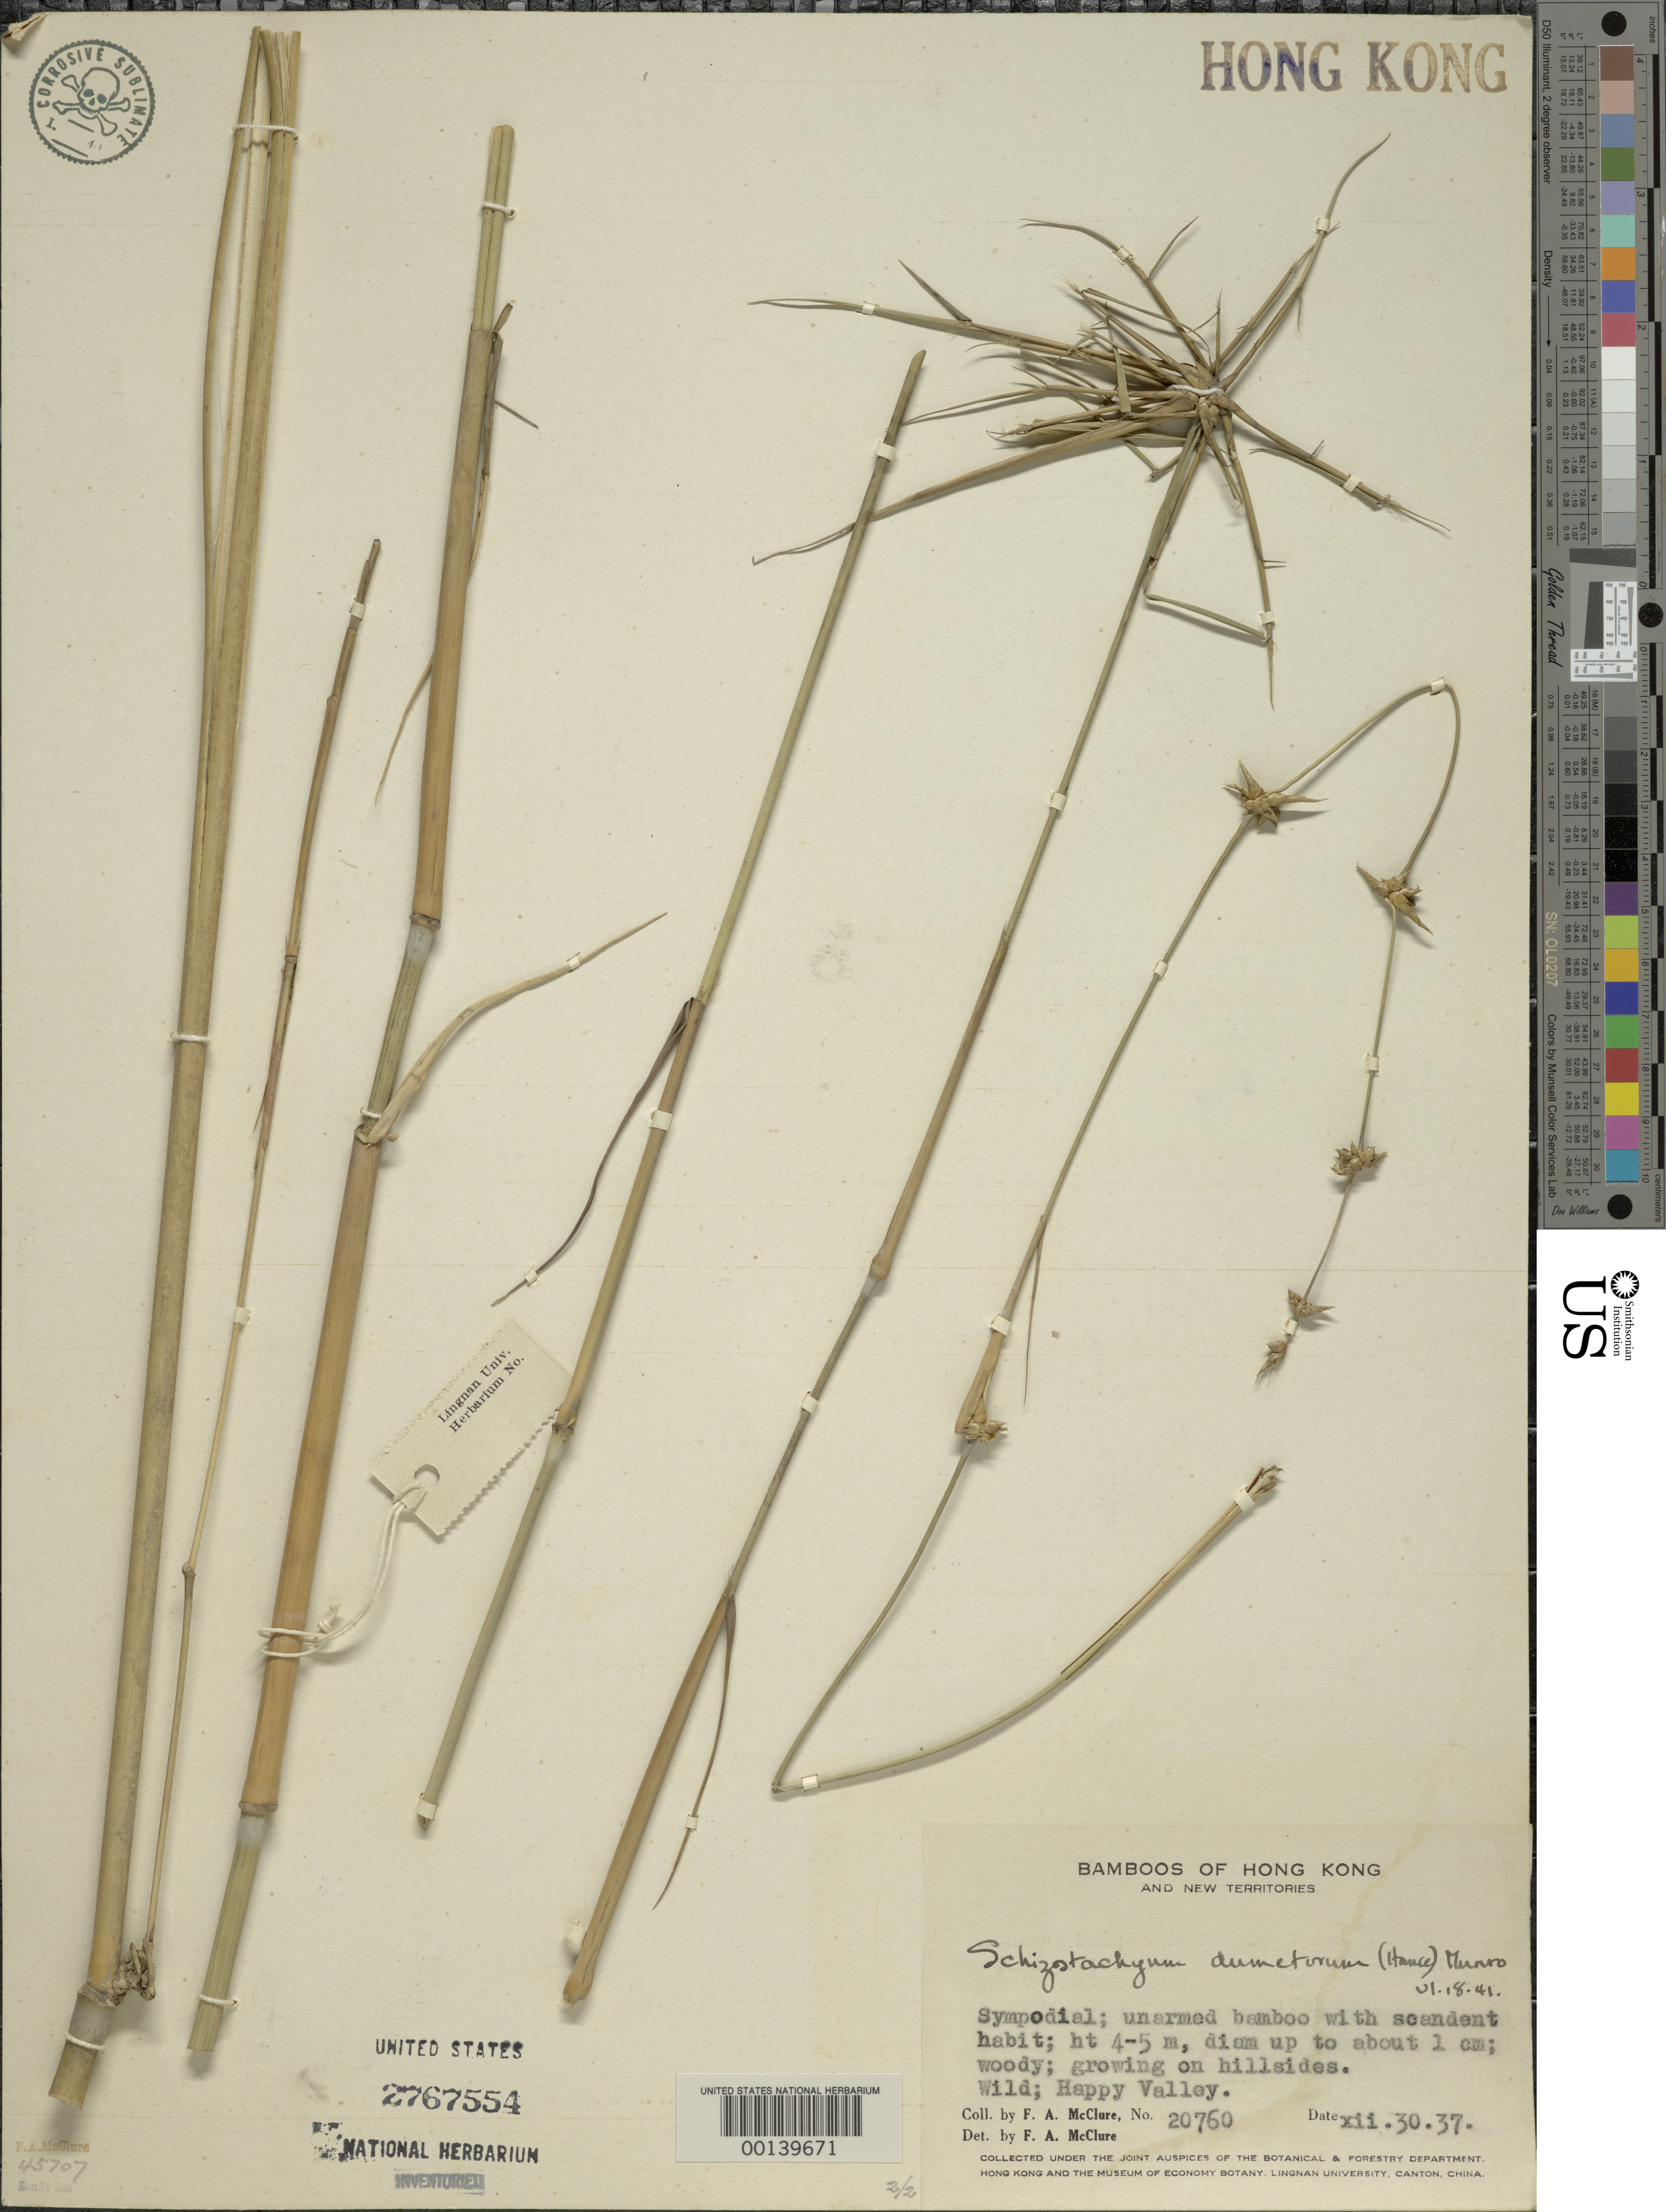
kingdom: Plantae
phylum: Tracheophyta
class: Liliopsida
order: Poales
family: Poaceae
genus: Schizostachyum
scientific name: Schizostachyum dumetorum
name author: (Hance) Munro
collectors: F. A. McClure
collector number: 20760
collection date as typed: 30 Dec 1937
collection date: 1937-12-30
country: China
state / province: Hong Kong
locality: Happy valley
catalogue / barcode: US 2767554